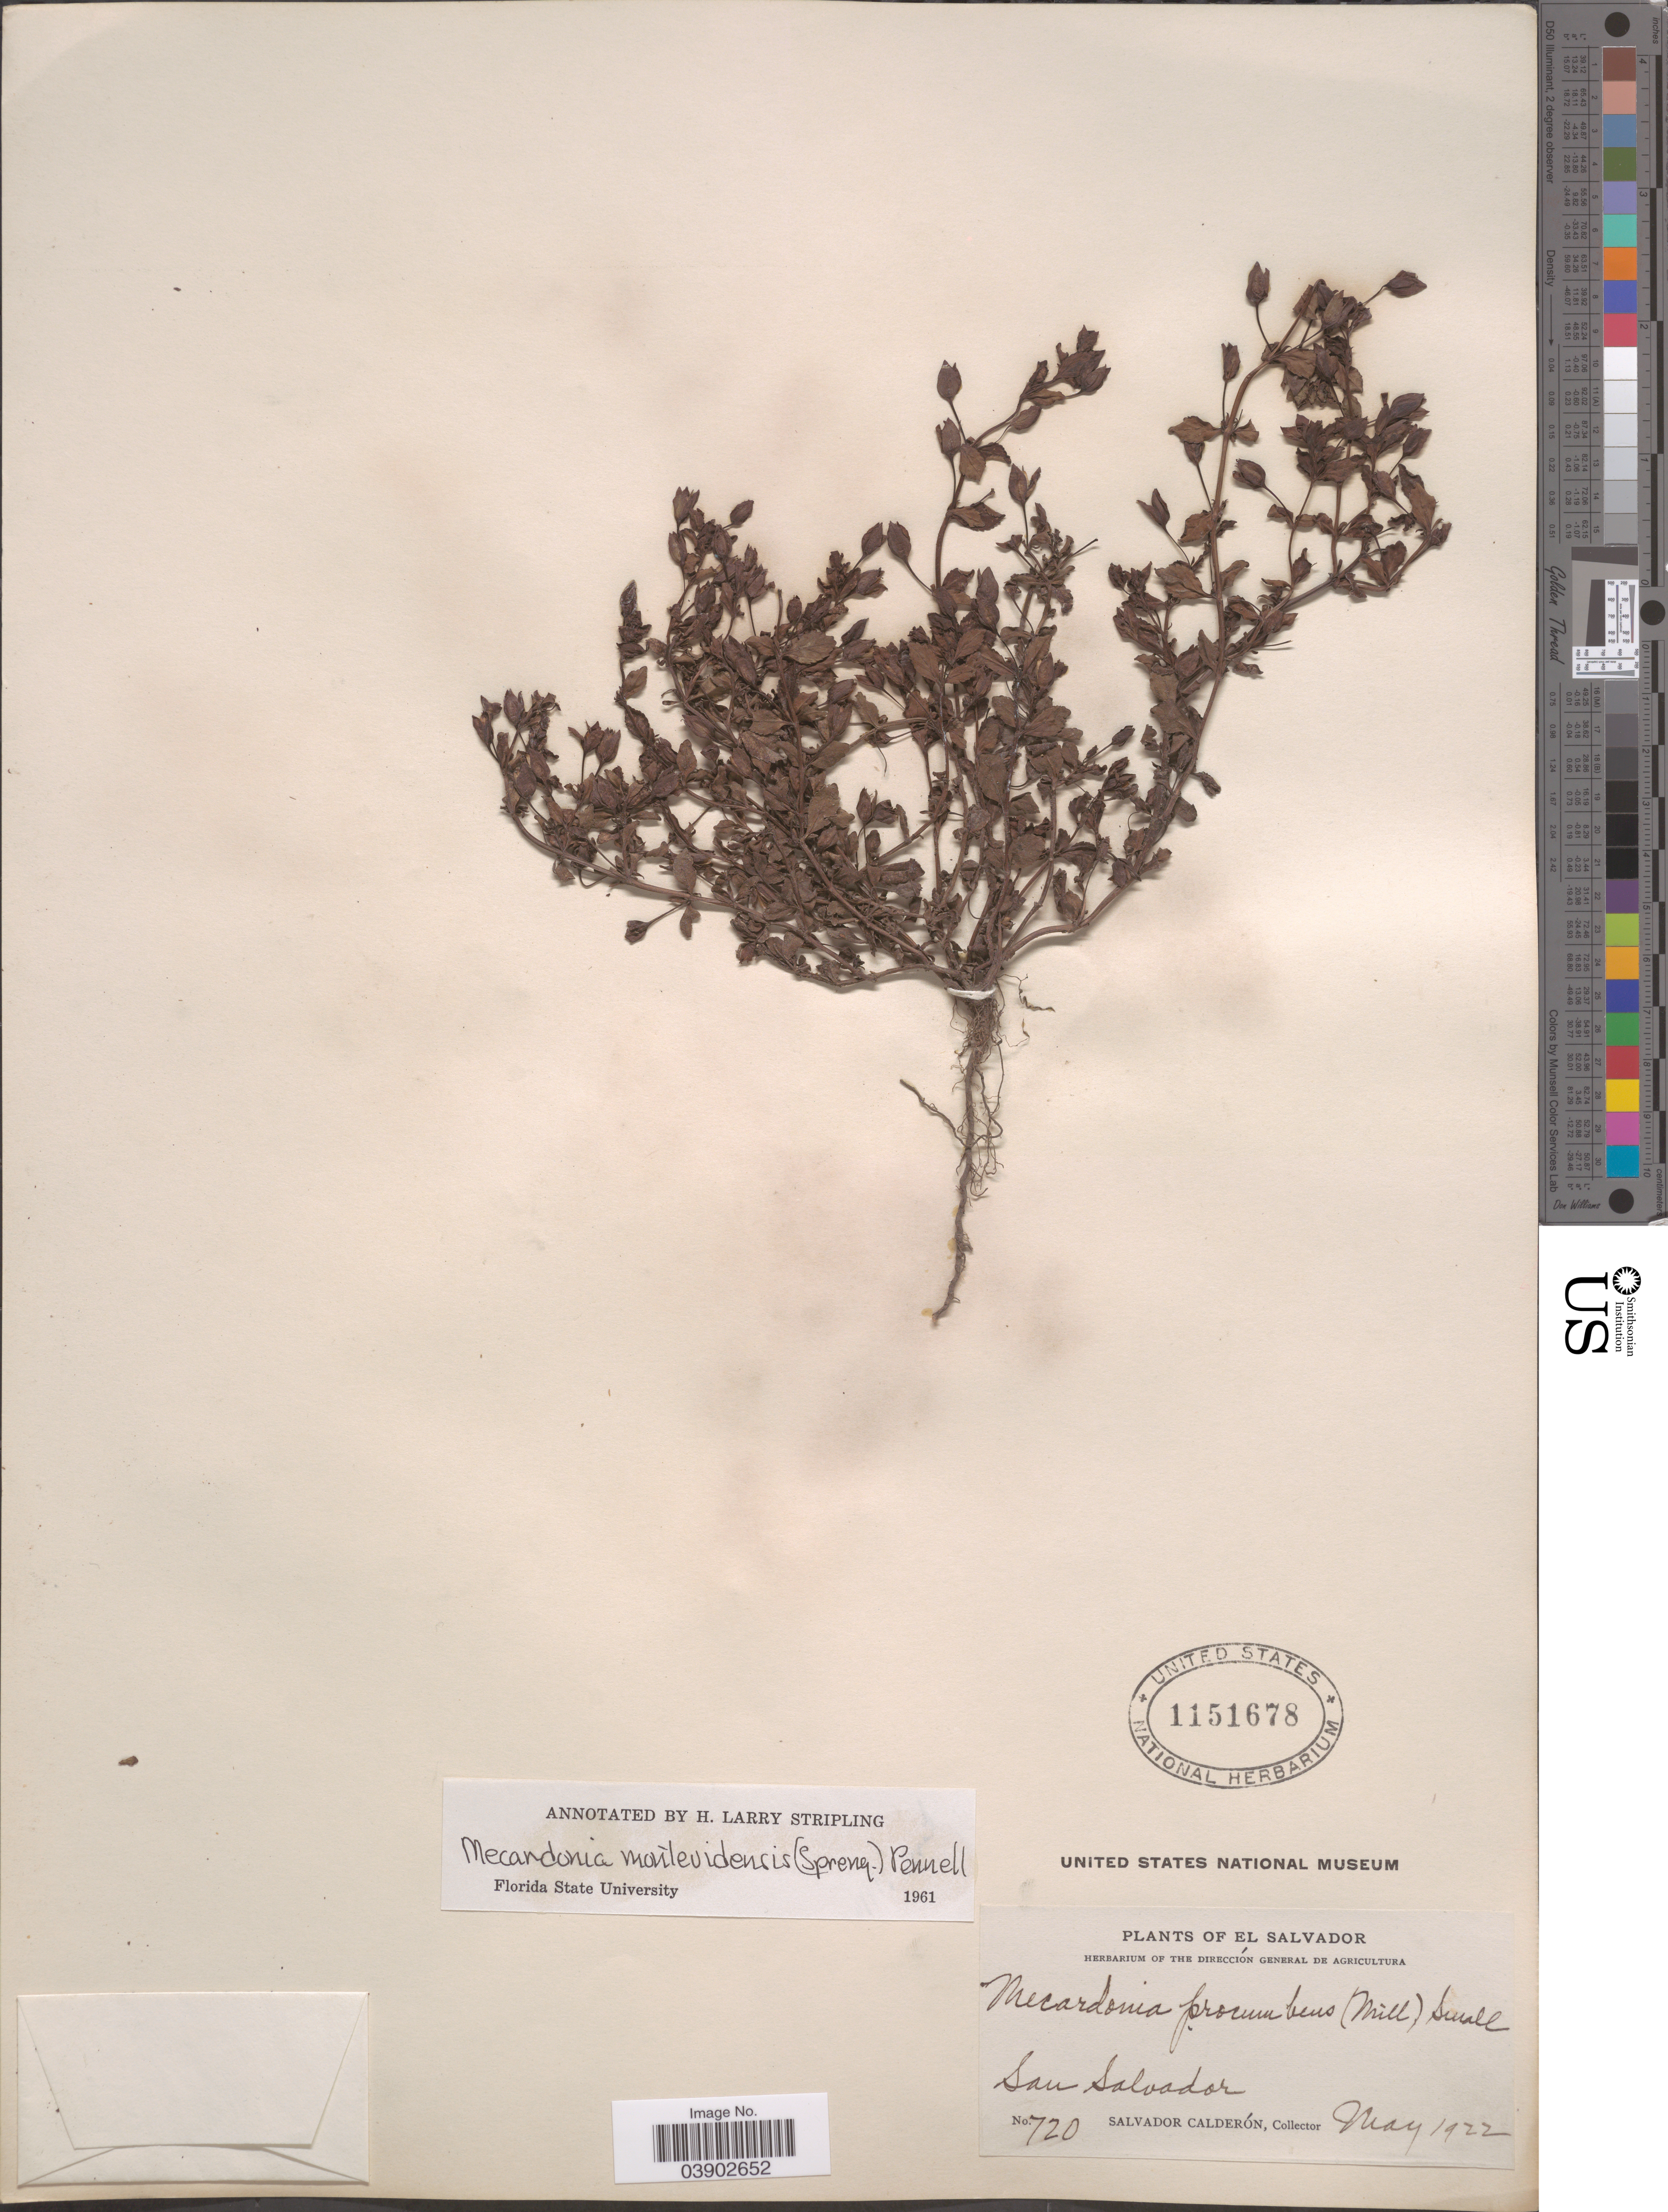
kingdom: Plantae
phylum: Tracheophyta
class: Magnoliopsida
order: Lamiales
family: Plantaginaceae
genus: Mecardonia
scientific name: Mecardonia procumbens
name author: (Mill.) Small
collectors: S. Calderón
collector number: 720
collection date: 1922-05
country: El Salvador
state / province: San Salvador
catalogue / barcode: US 1151678